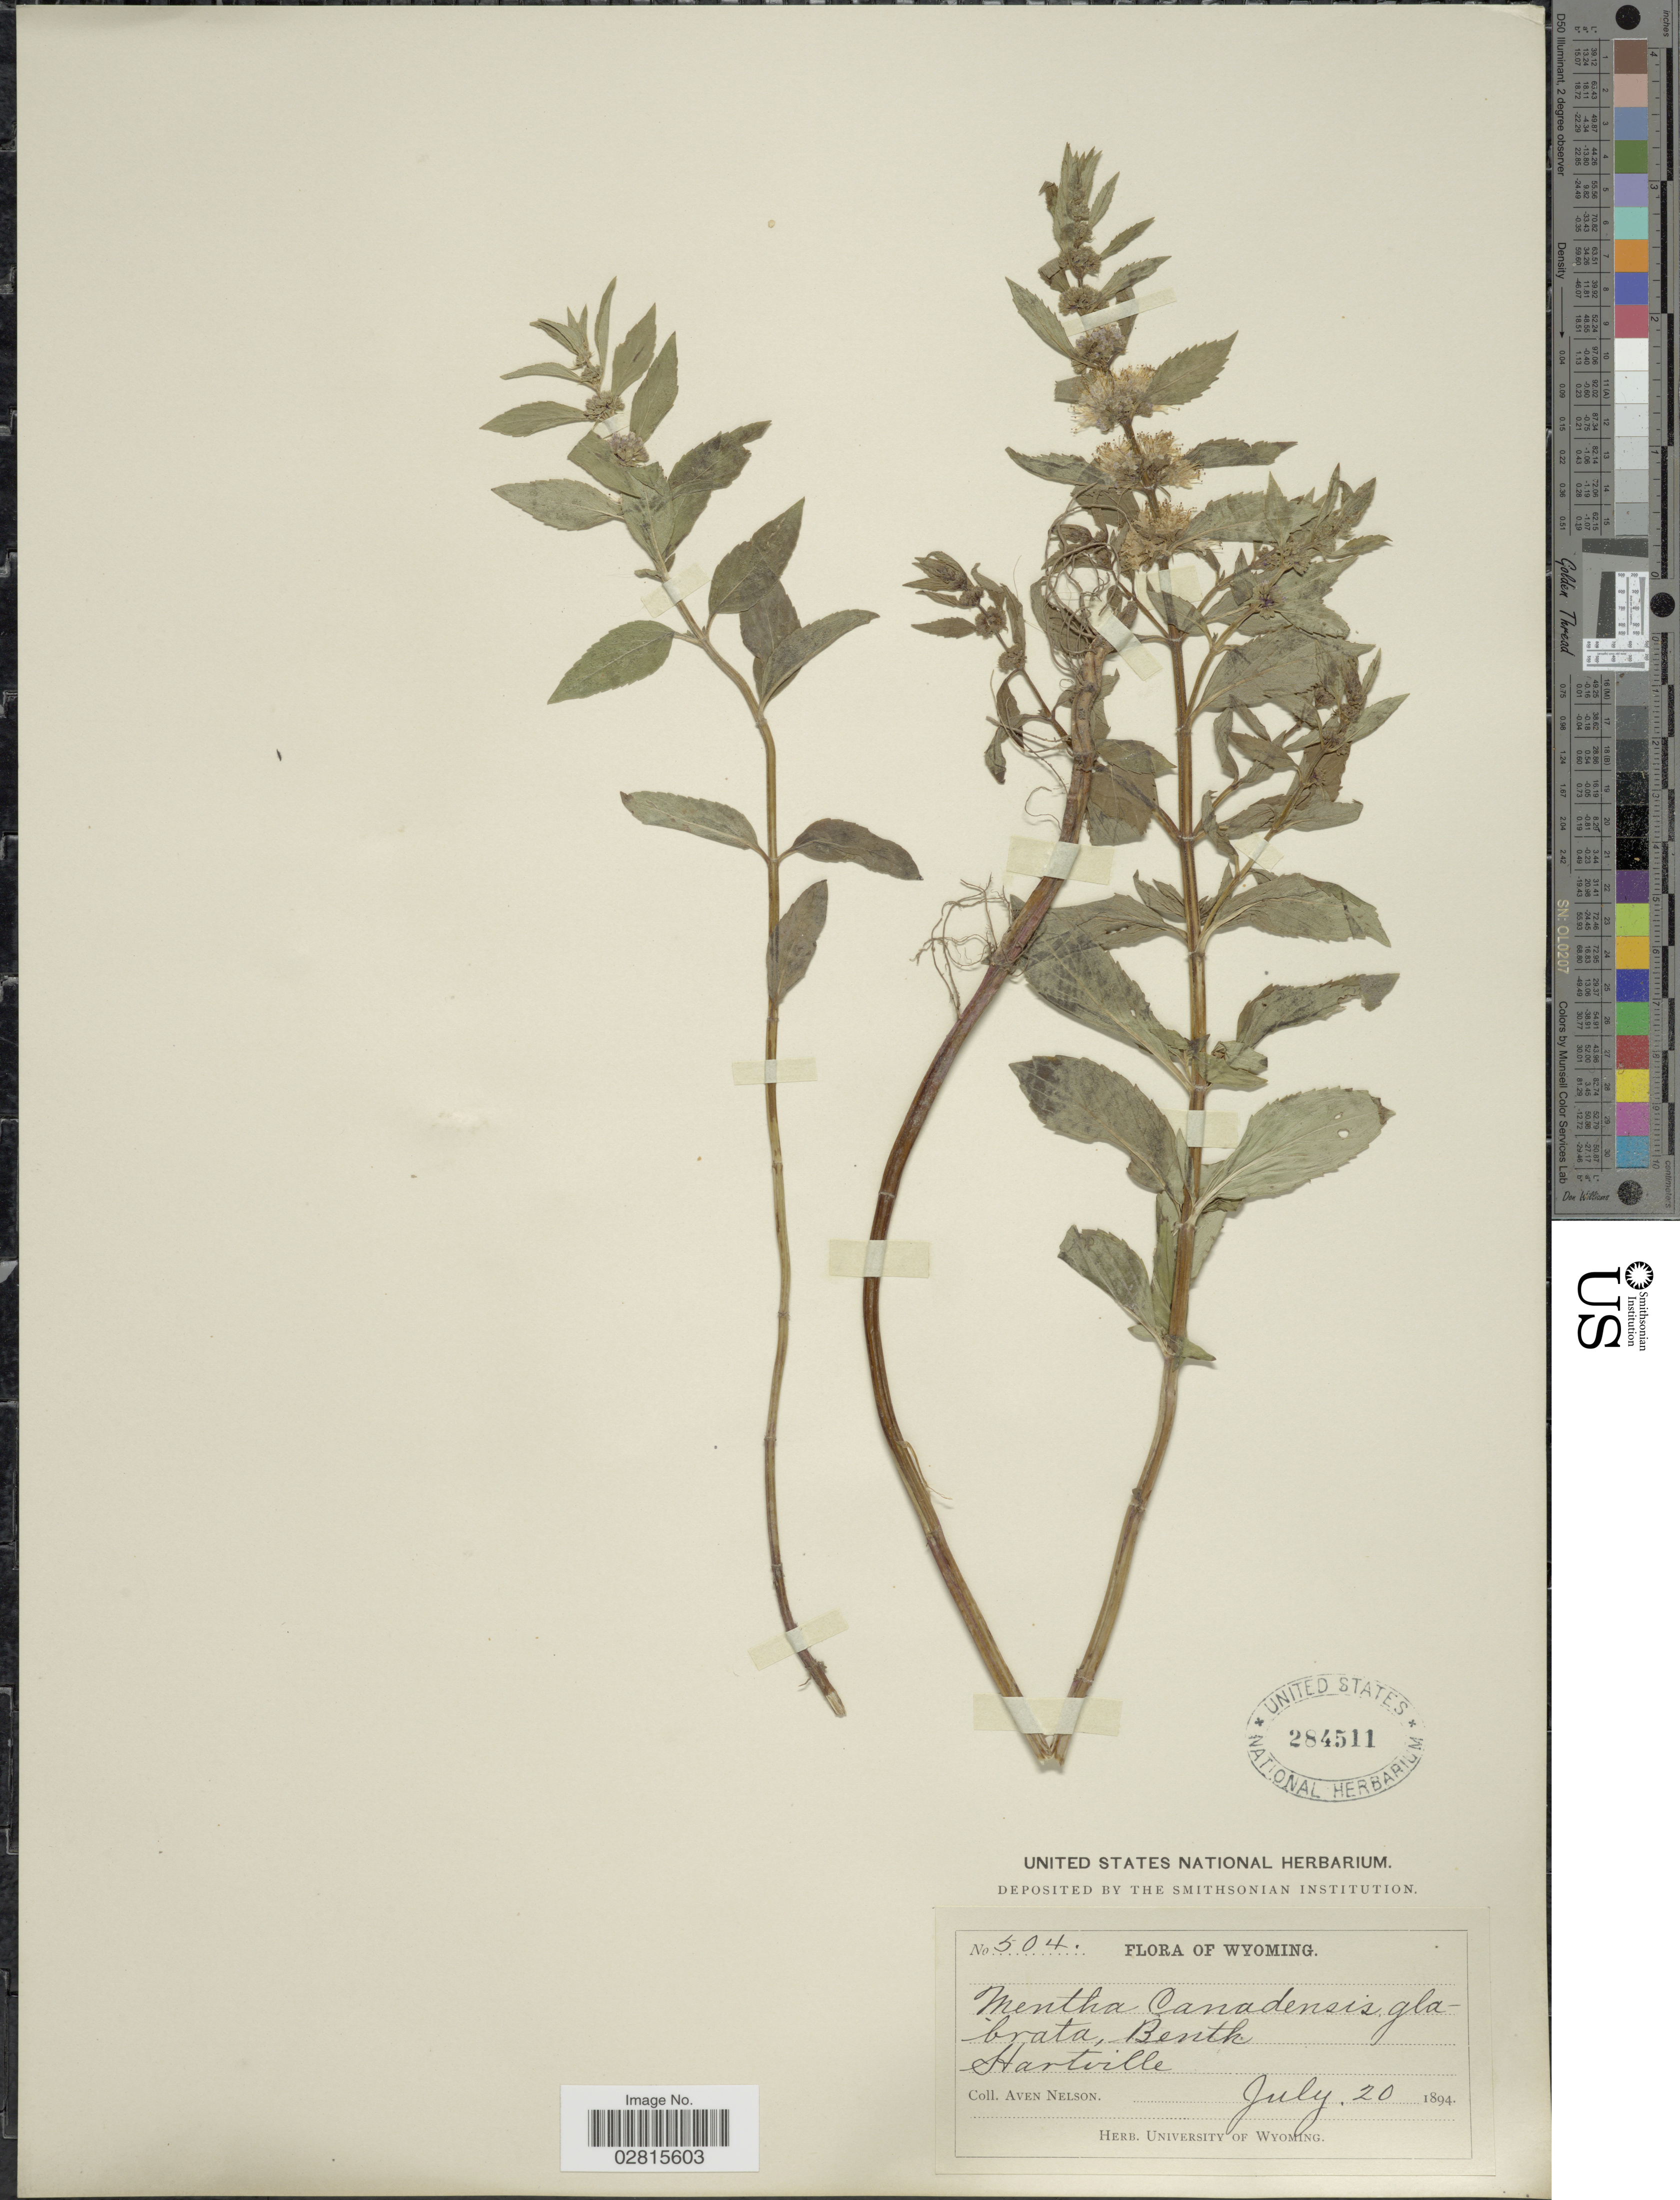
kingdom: Plantae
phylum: Tracheophyta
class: Magnoliopsida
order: Lamiales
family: Lamiaceae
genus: Mentha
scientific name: Mentha penardii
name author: (Briq.) Rydb.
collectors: A. Nelson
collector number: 504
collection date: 1894-07-20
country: United States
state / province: Wyoming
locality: Hartville.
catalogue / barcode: US 284511